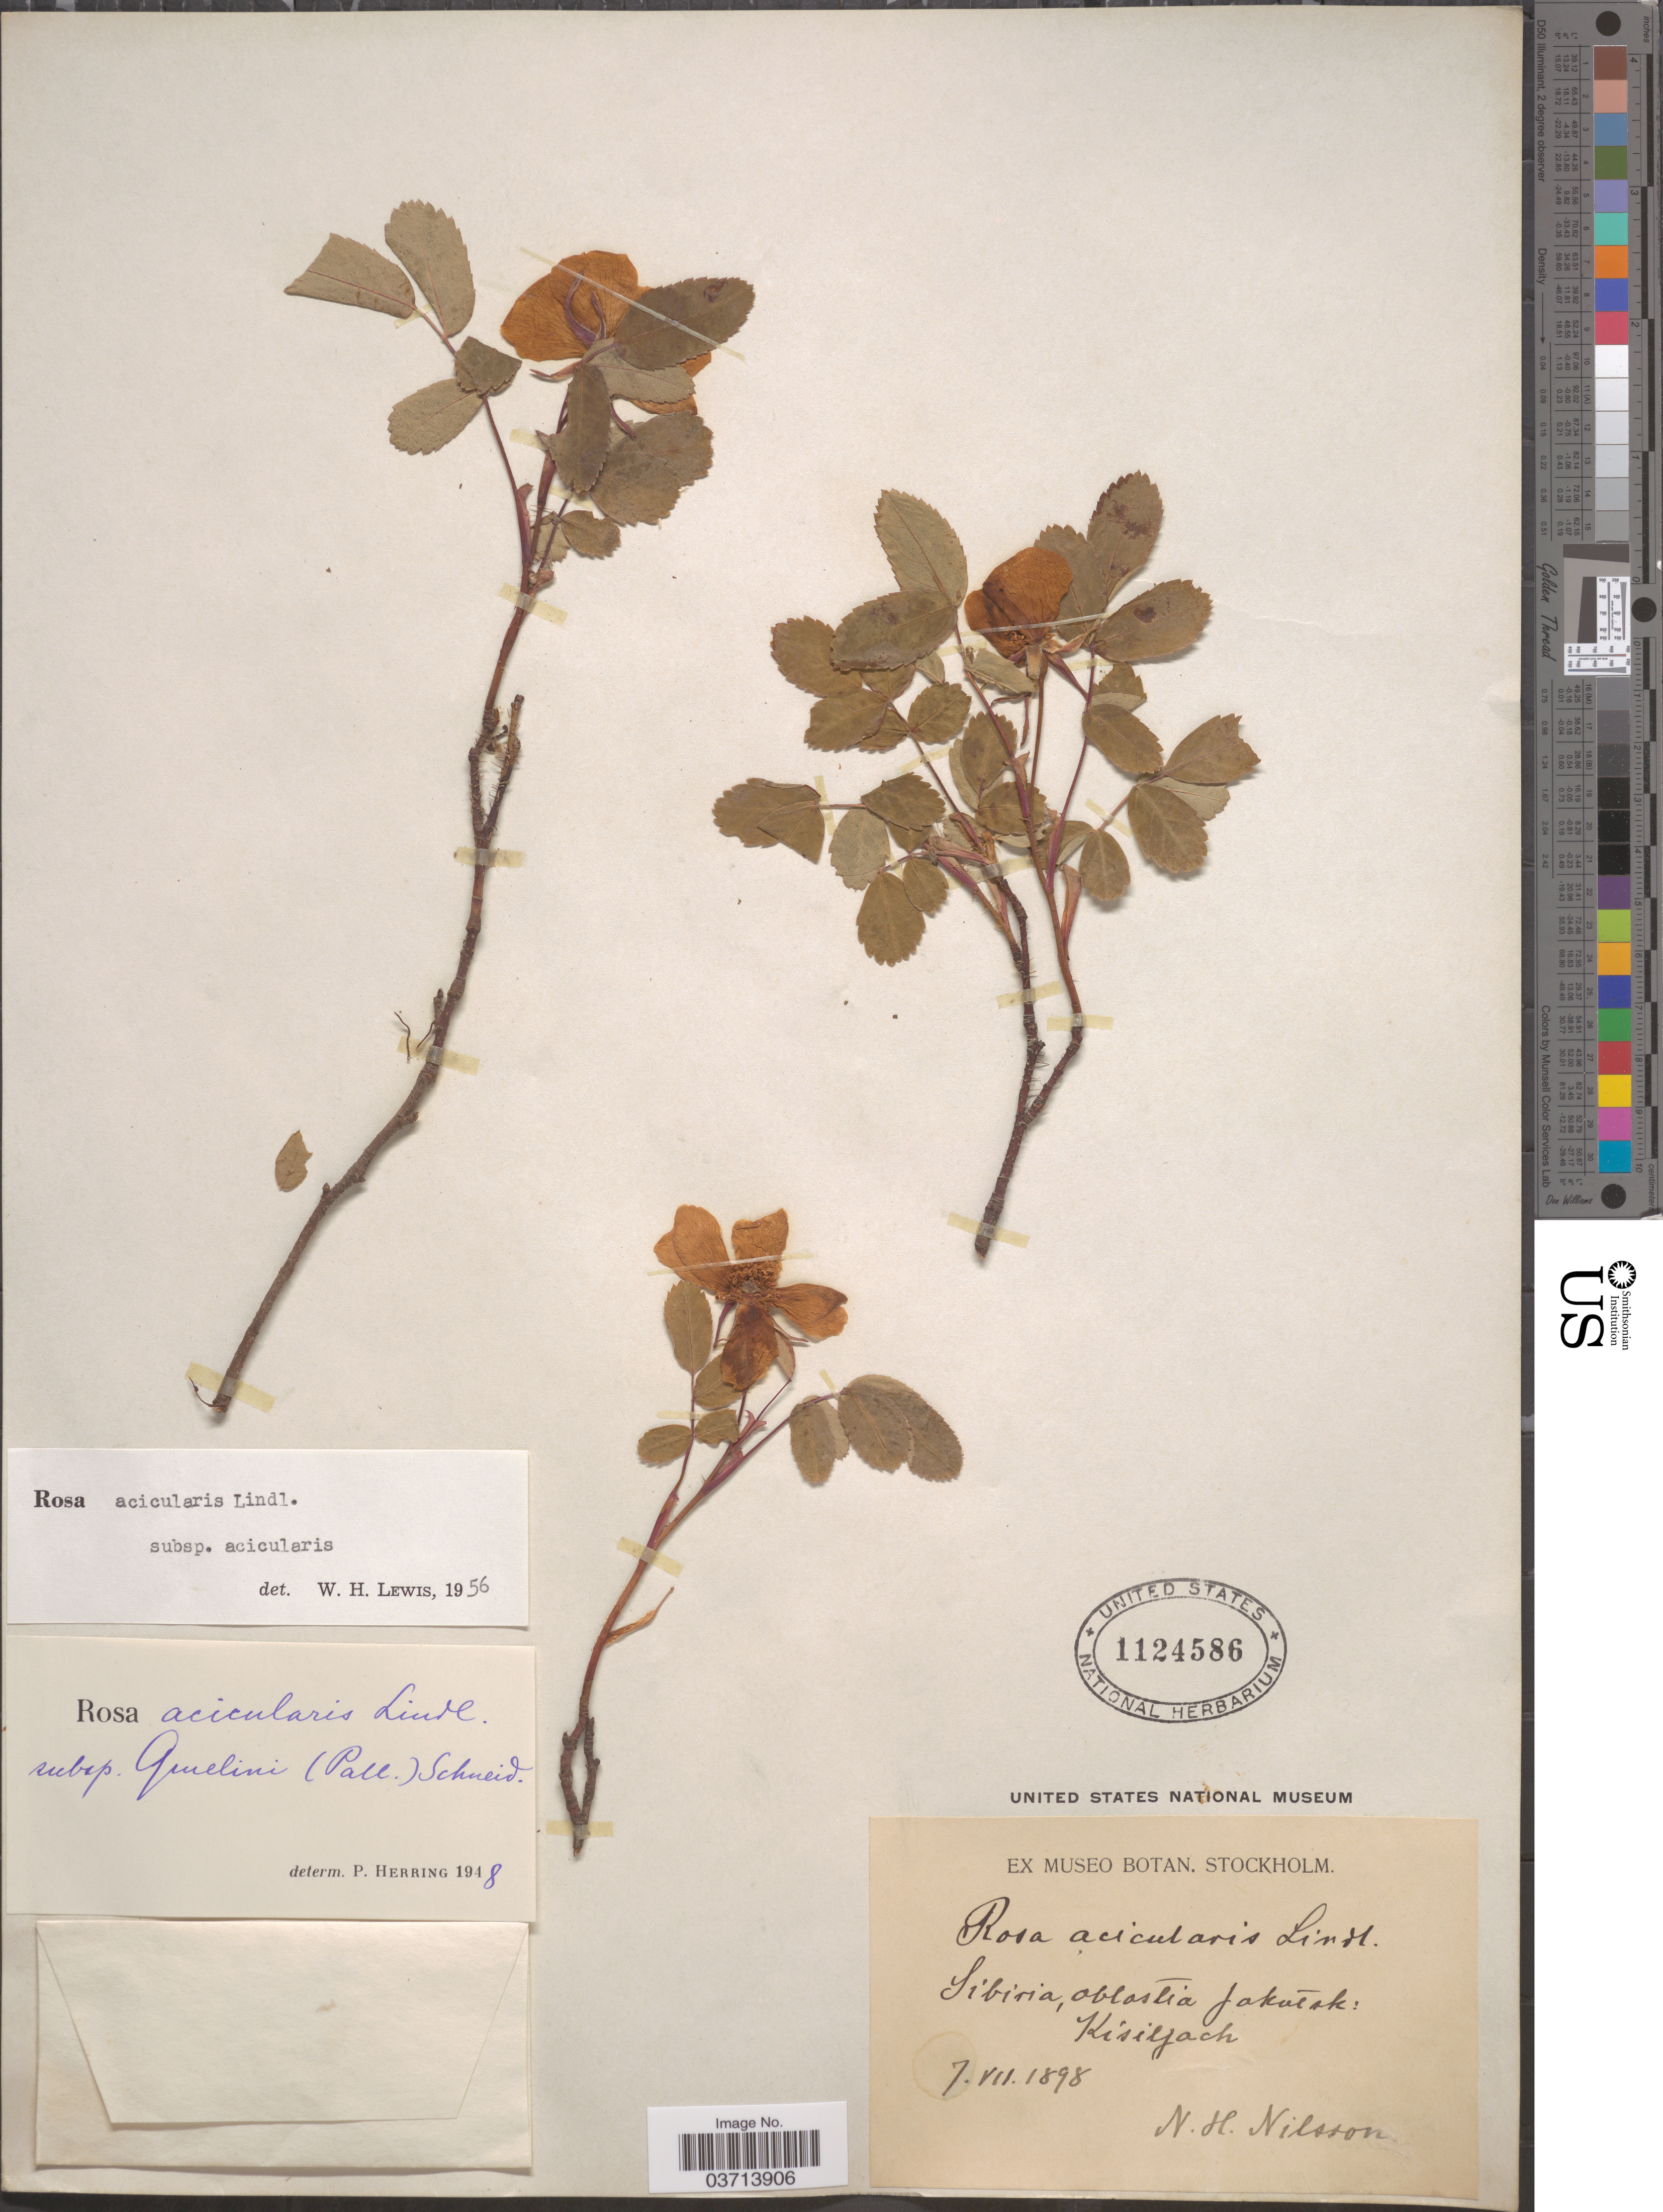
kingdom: Plantae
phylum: Tracheophyta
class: Magnoliopsida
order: Rosales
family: Rosaceae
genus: Rosa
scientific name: Rosa acicularis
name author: Lindl.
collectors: N. H. Nilsson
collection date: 1898-07-07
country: Russian Federation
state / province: Sakha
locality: Sibiria, oblastia Jakutsk: Kisiljack (Kisilyakh)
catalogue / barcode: US 1124586